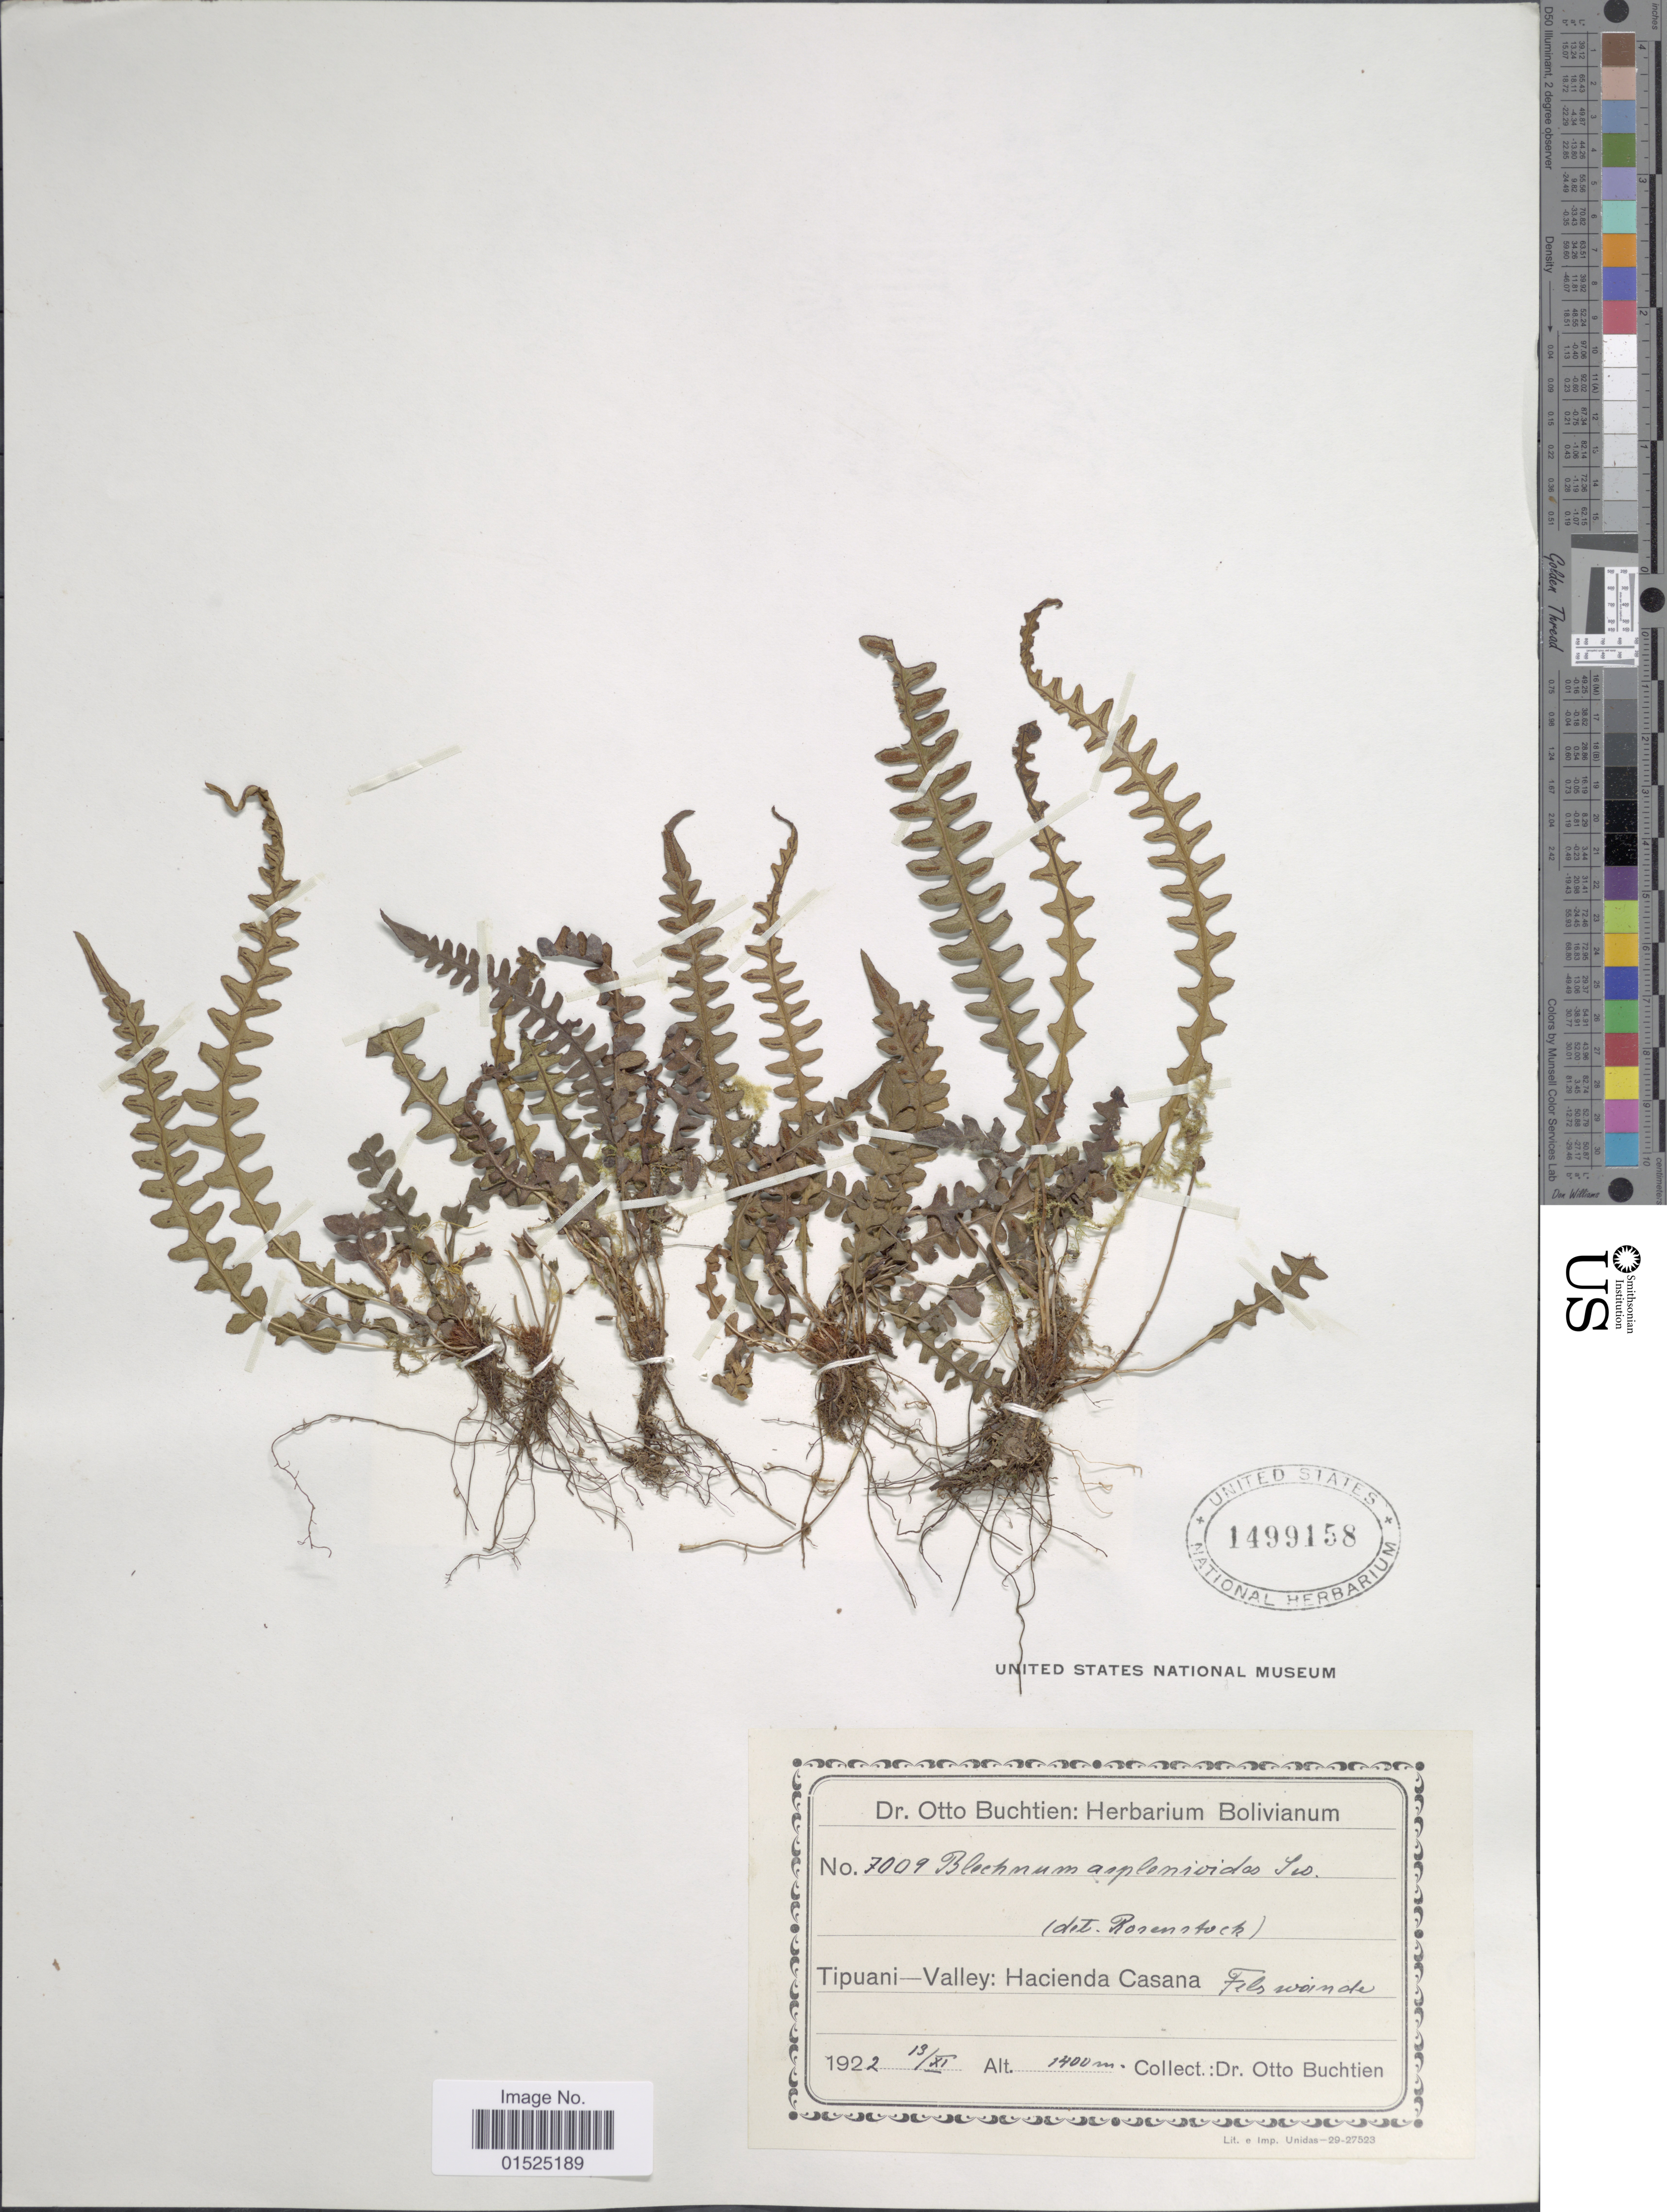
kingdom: Plantae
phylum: Tracheophyta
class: Polypodiopsida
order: Polypodiales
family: Blechnaceae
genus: Blechnum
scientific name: Blechnum asplenioides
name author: Sw.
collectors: O. Buchtien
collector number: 7009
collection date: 1922-11-13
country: Bolivia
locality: Tipuani- Valley: Hacienda Casana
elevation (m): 1400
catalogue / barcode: US 1499158